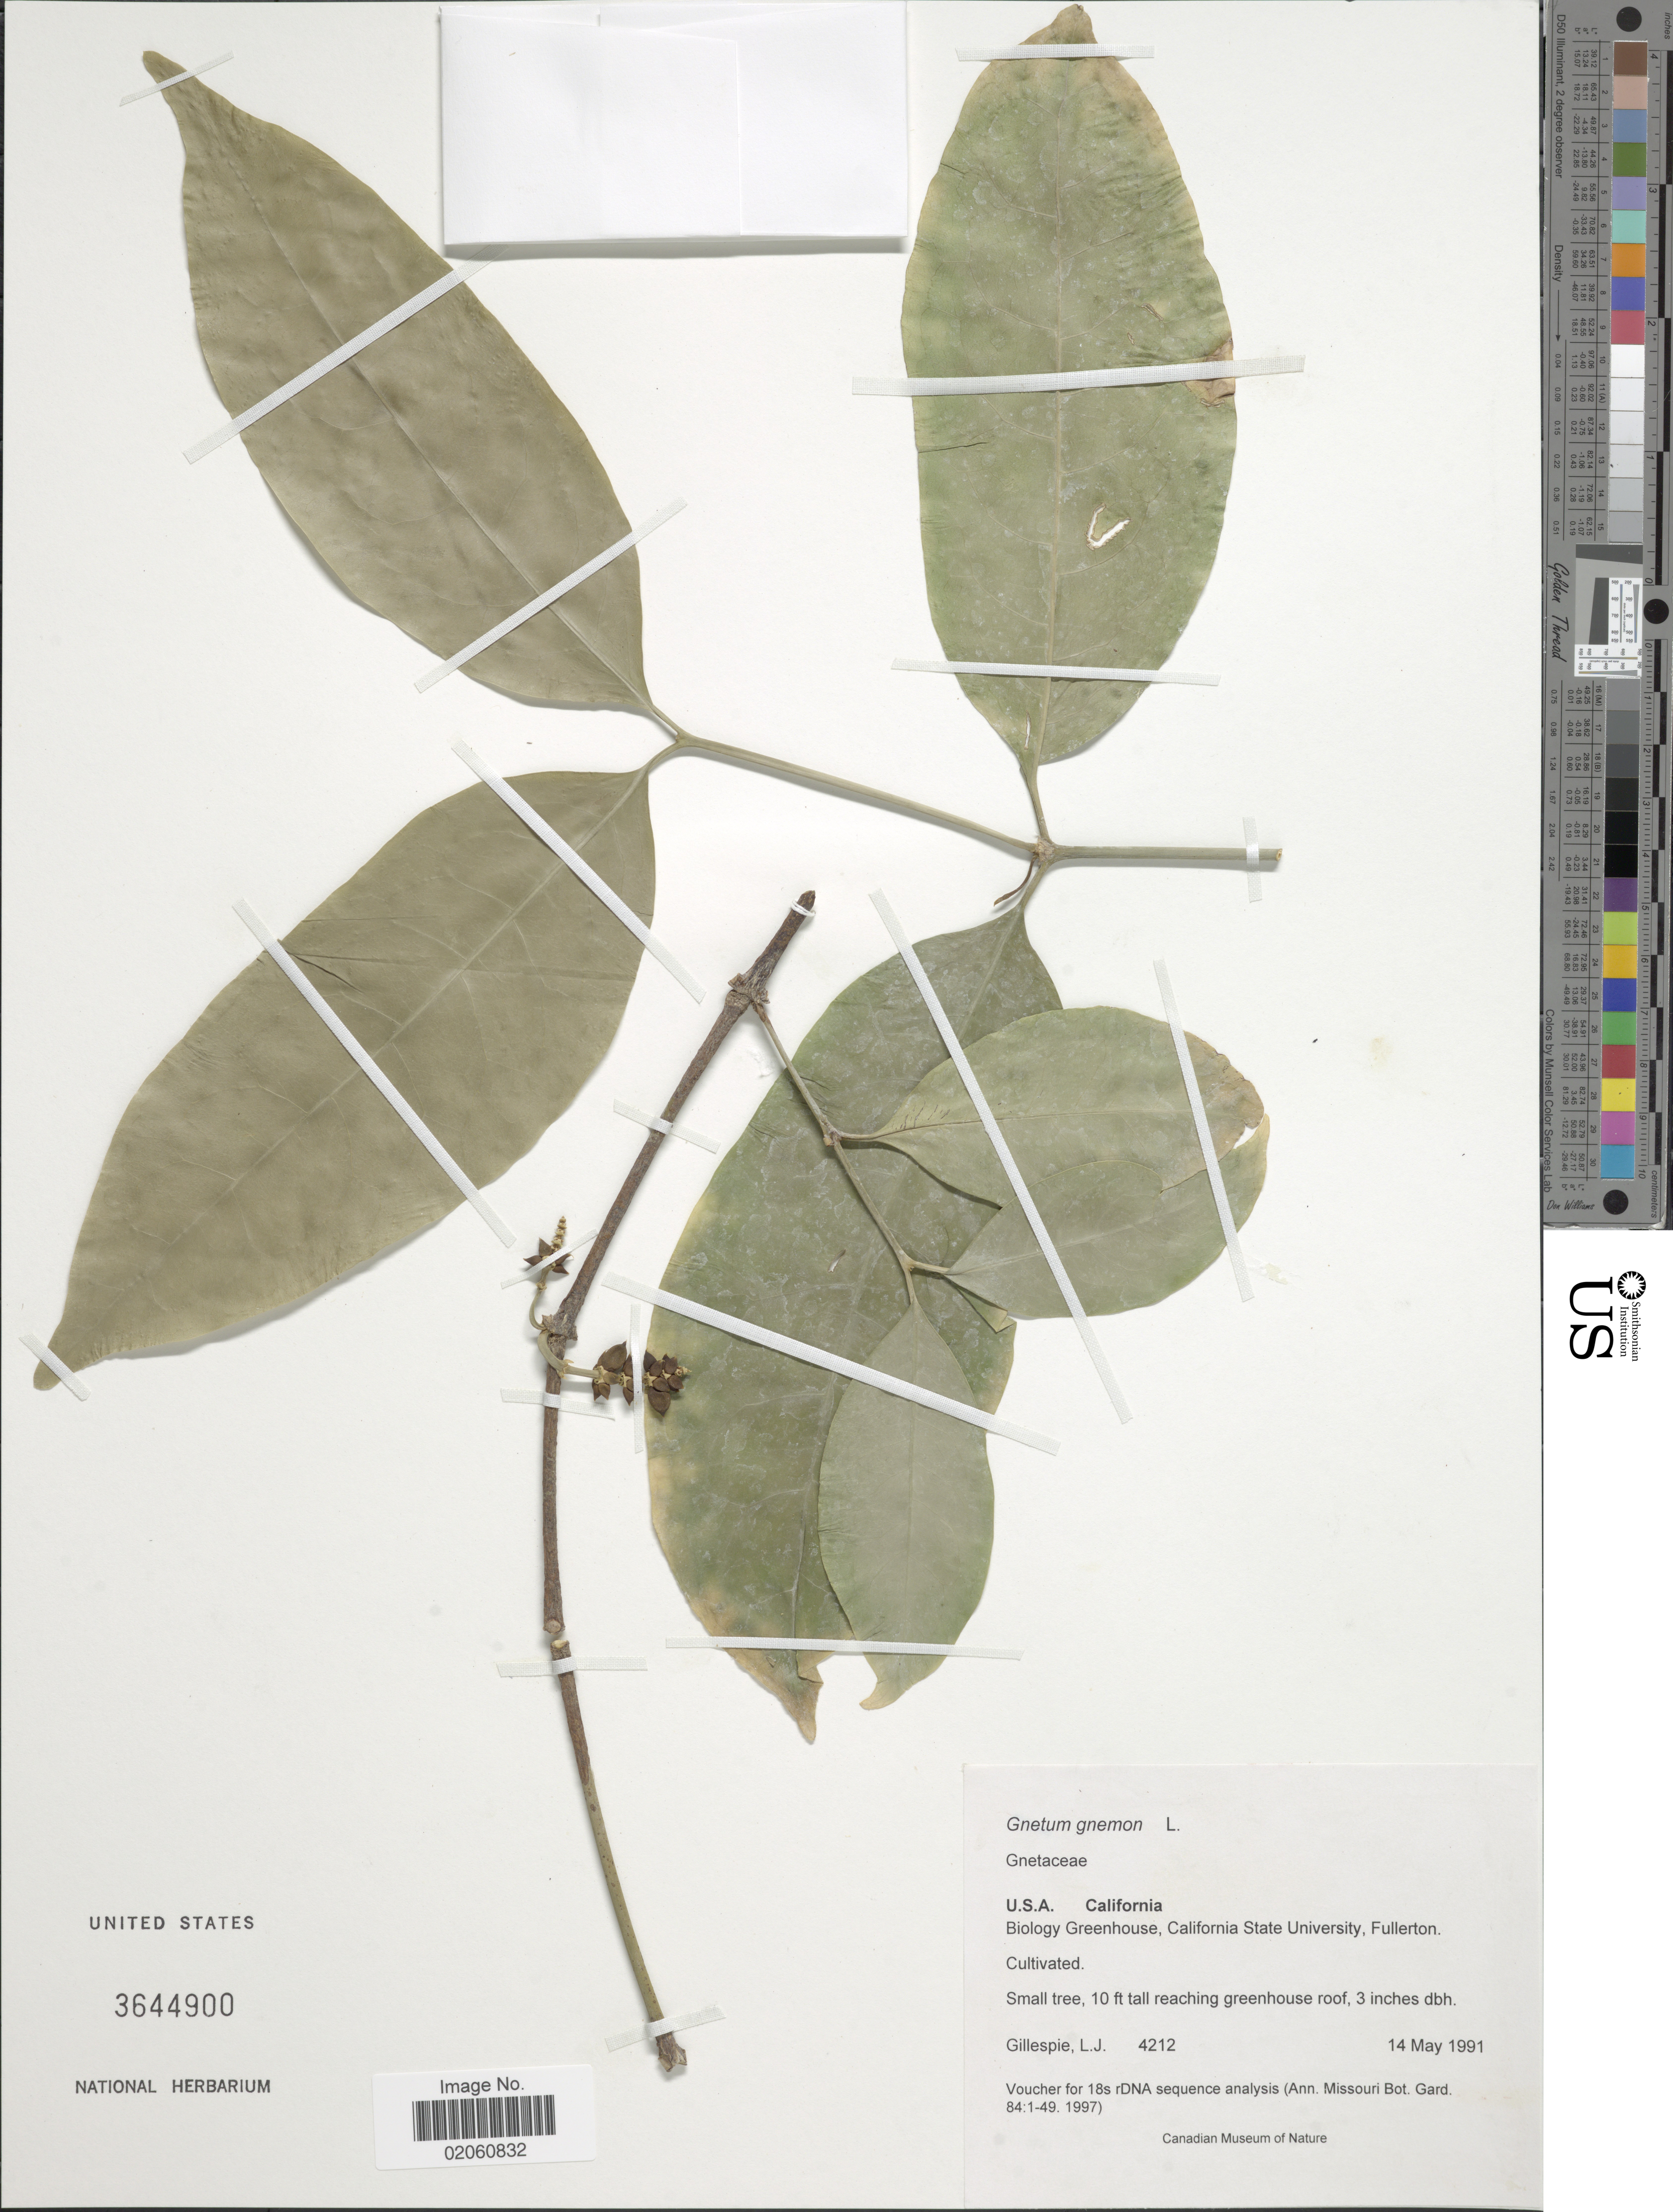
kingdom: Plantae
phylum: Tracheophyta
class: Gnetopsida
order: Gnetales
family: Gnetaceae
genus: Gnetum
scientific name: Gnetum gnemon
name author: L.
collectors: L. Gillespie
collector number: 4212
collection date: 1991-05-14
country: United States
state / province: California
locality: Biology Greenhouse, California State University, Fullerton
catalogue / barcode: US 3644900